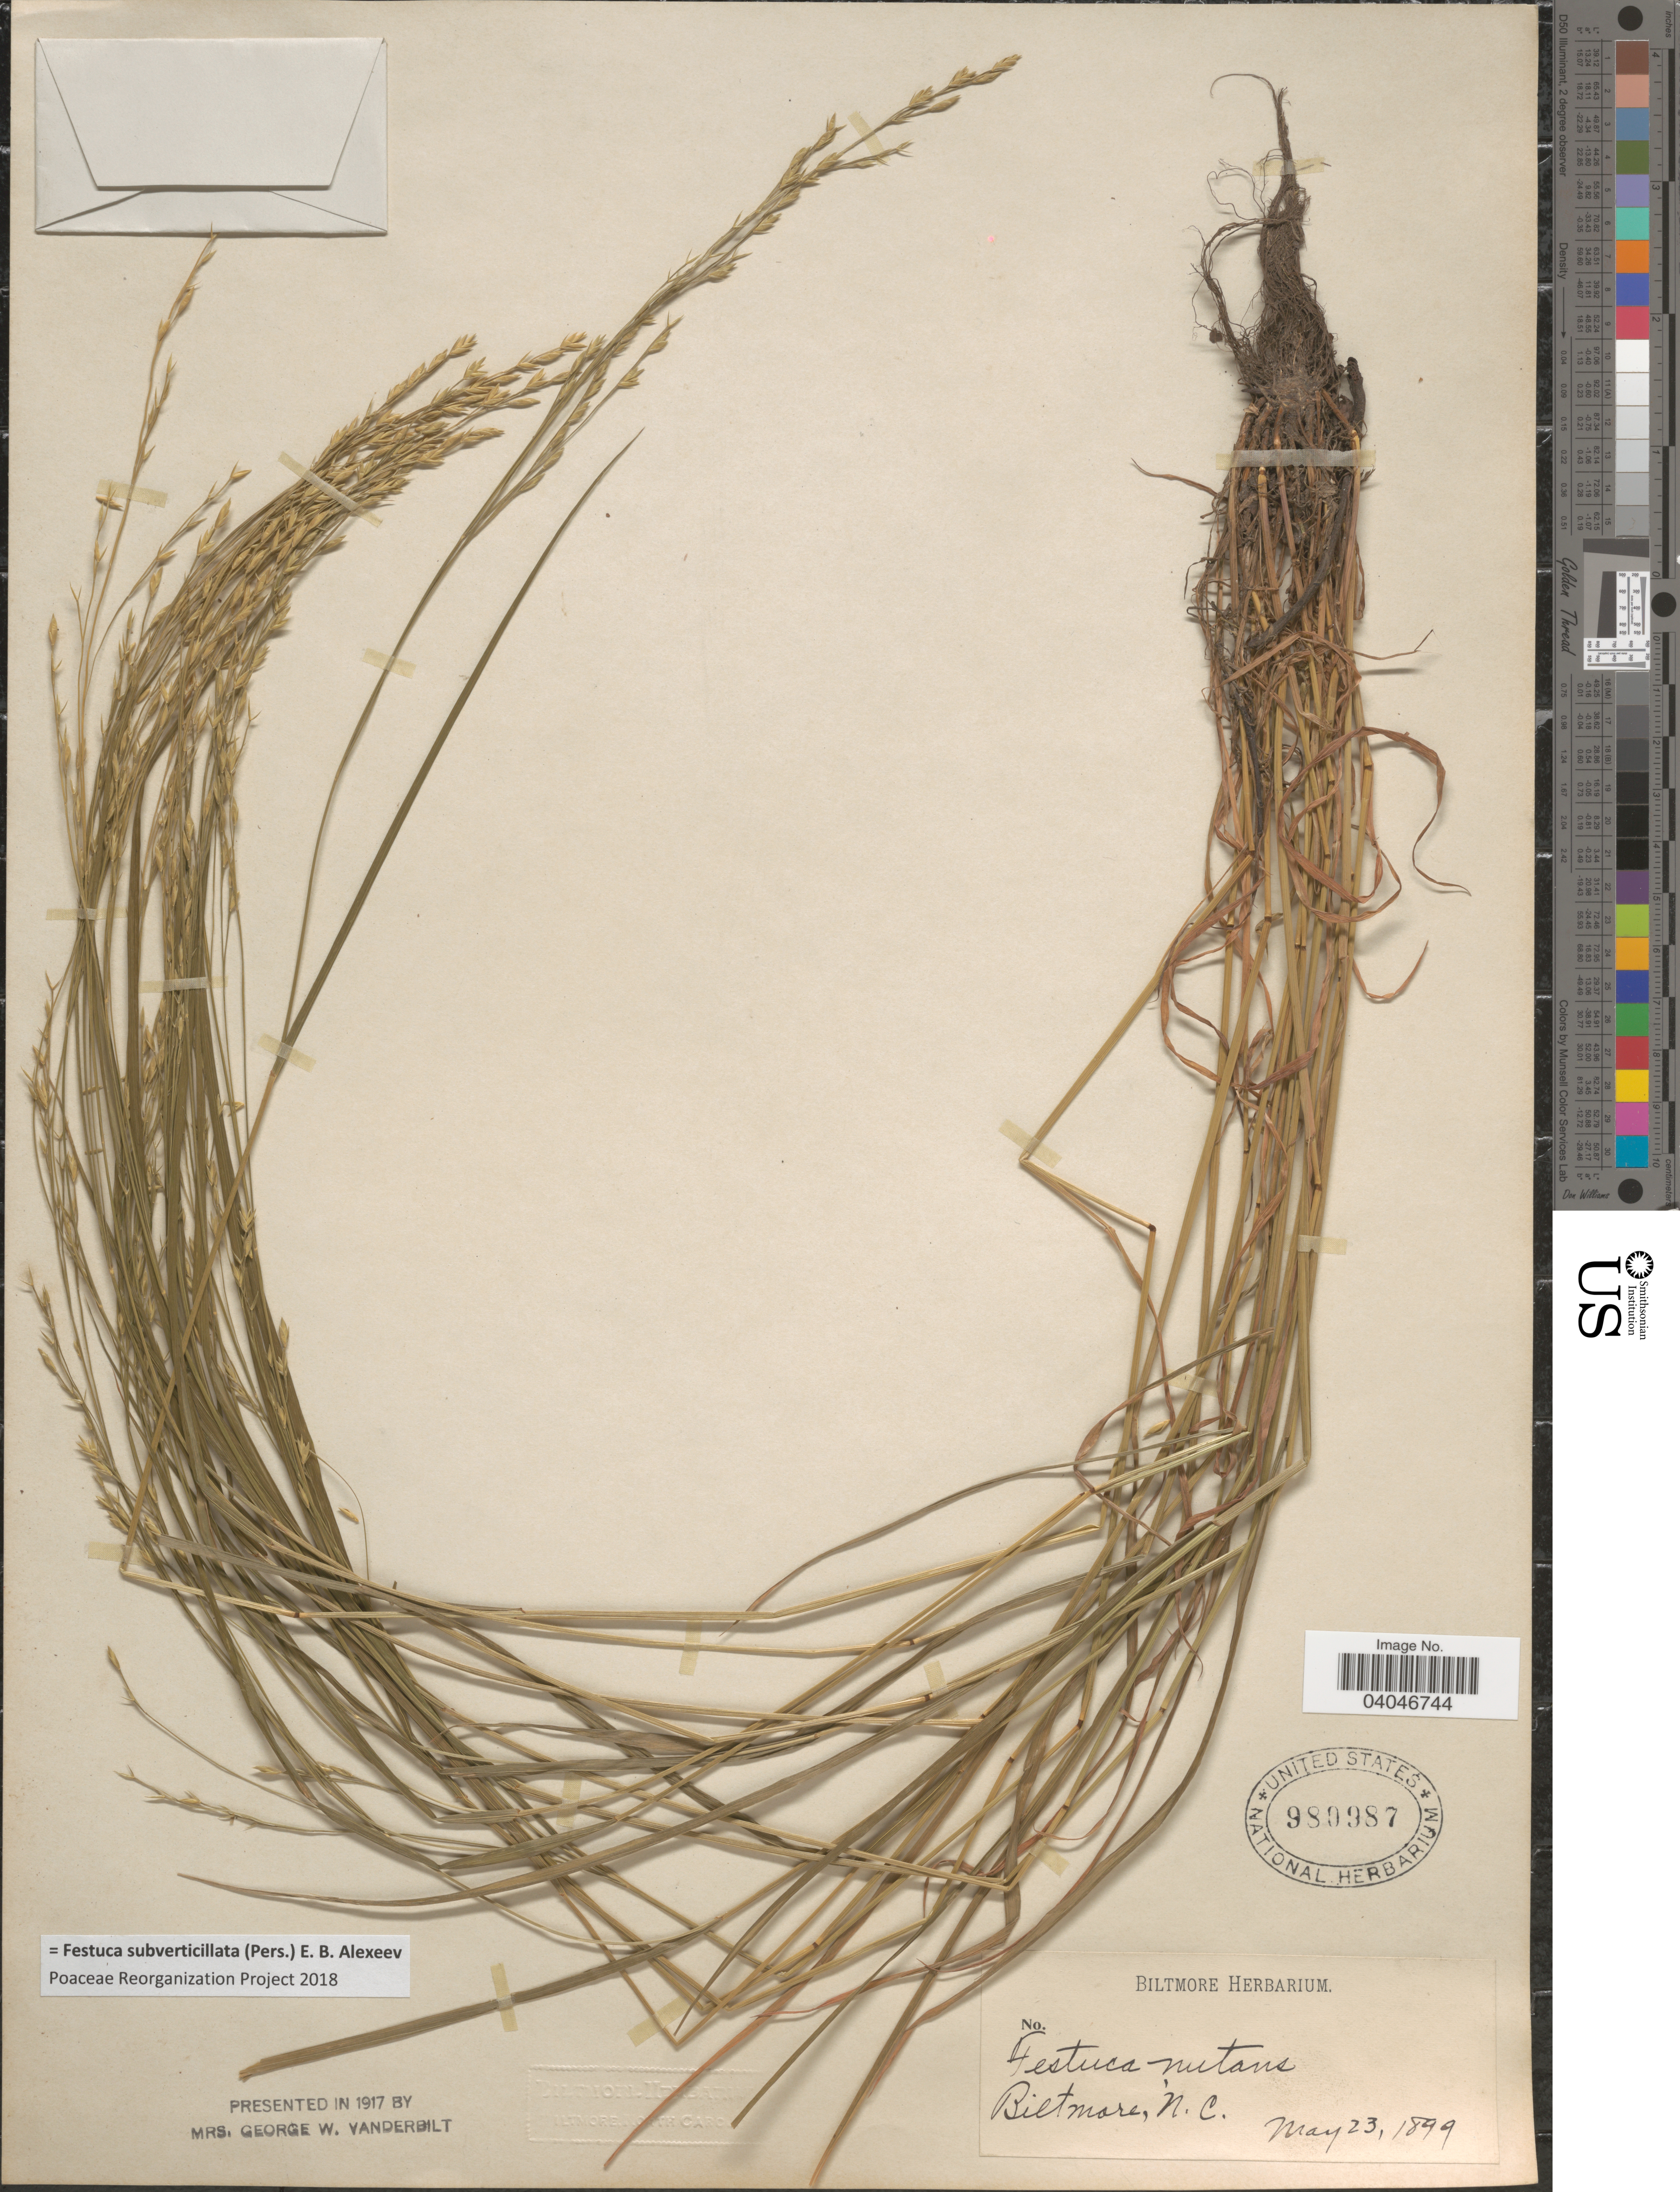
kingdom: Plantae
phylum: Tracheophyta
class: Liliopsida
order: Poales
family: Poaceae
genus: Festuca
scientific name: Festuca subverticillata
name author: (Pers.) E.B. Alexeev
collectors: ex herb. Biltmore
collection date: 1899-05-23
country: United States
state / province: North Carolina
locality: Biltmore.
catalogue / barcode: US 980987